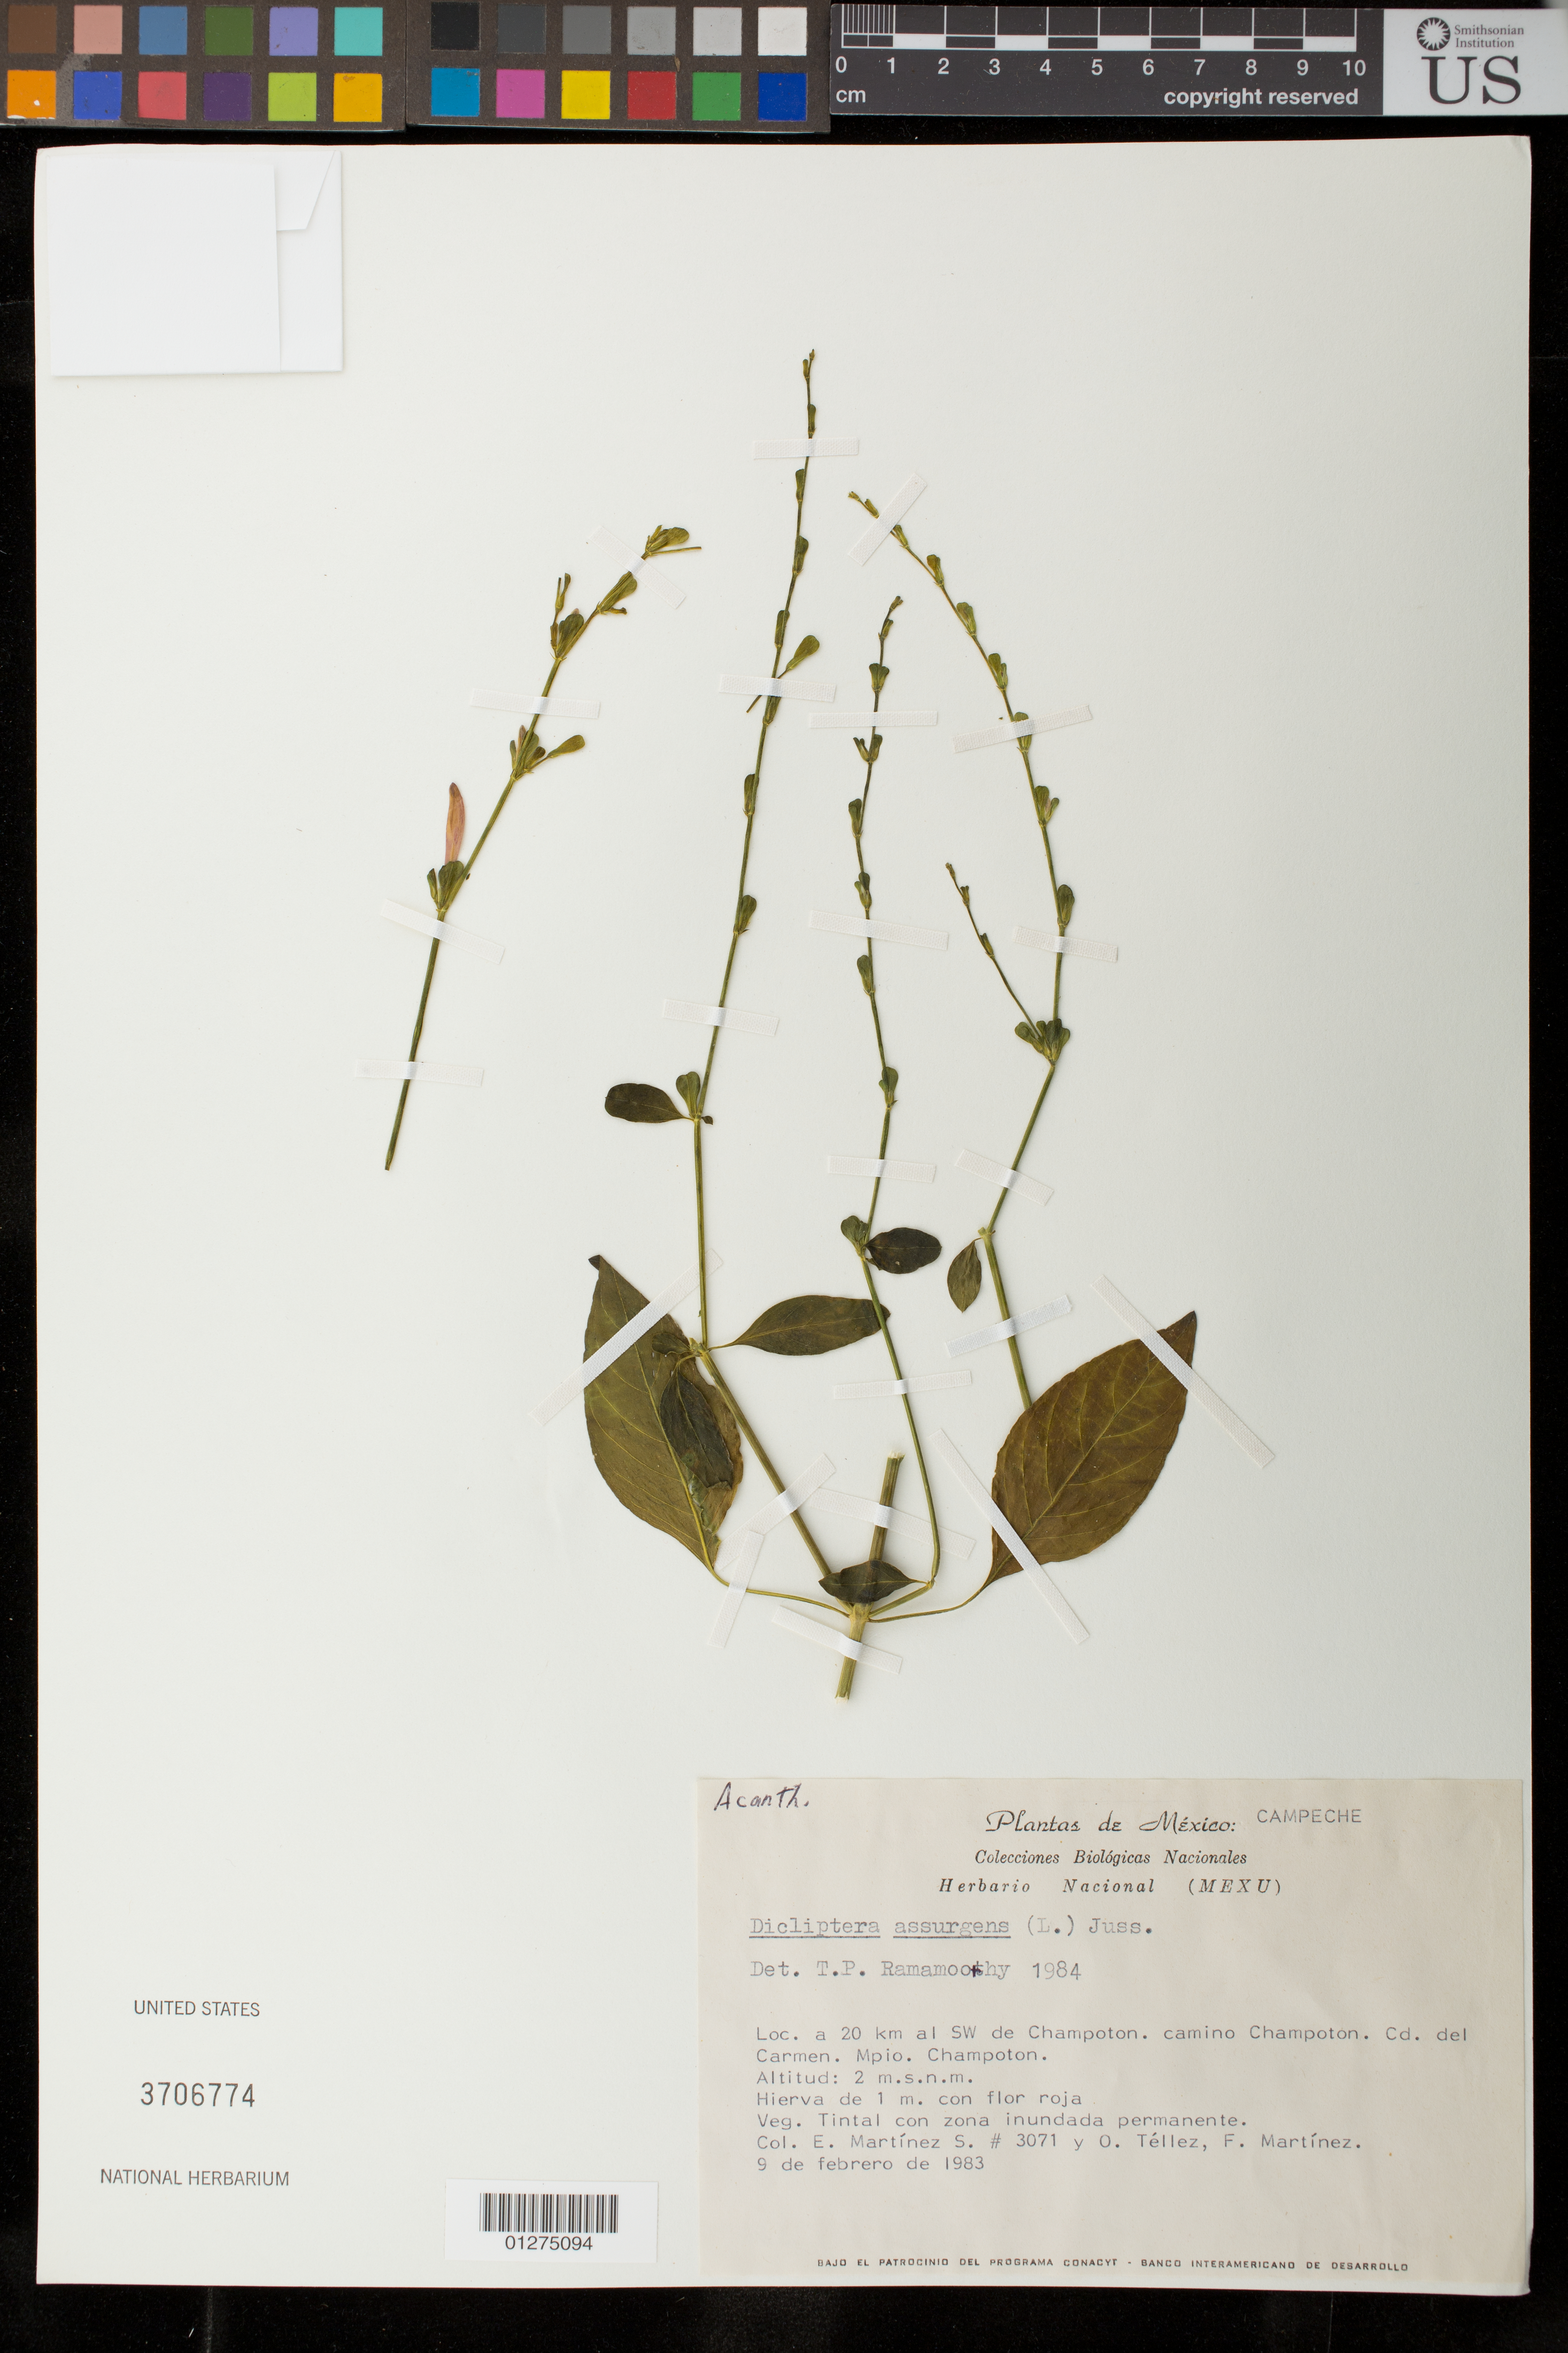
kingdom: Plantae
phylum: Tracheophyta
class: Magnoliopsida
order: Lamiales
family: Acanthaceae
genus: Dicliptera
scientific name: Dicliptera sexangularis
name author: (L.) Juss.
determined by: Strong, Mark T., (BOT), Smithsonian Institution - National Museum of Natural History (UNITED STATES)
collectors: E. Martínez S., O. Tellez & F. Martínez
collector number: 3071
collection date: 1983-02-09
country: Mexico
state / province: Campeche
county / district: Champotón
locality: a 20 km al SW de Champoton, camino Champoton, Cd. del Carmen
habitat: tintal con zona inundada permanente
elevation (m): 2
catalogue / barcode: US 3706774